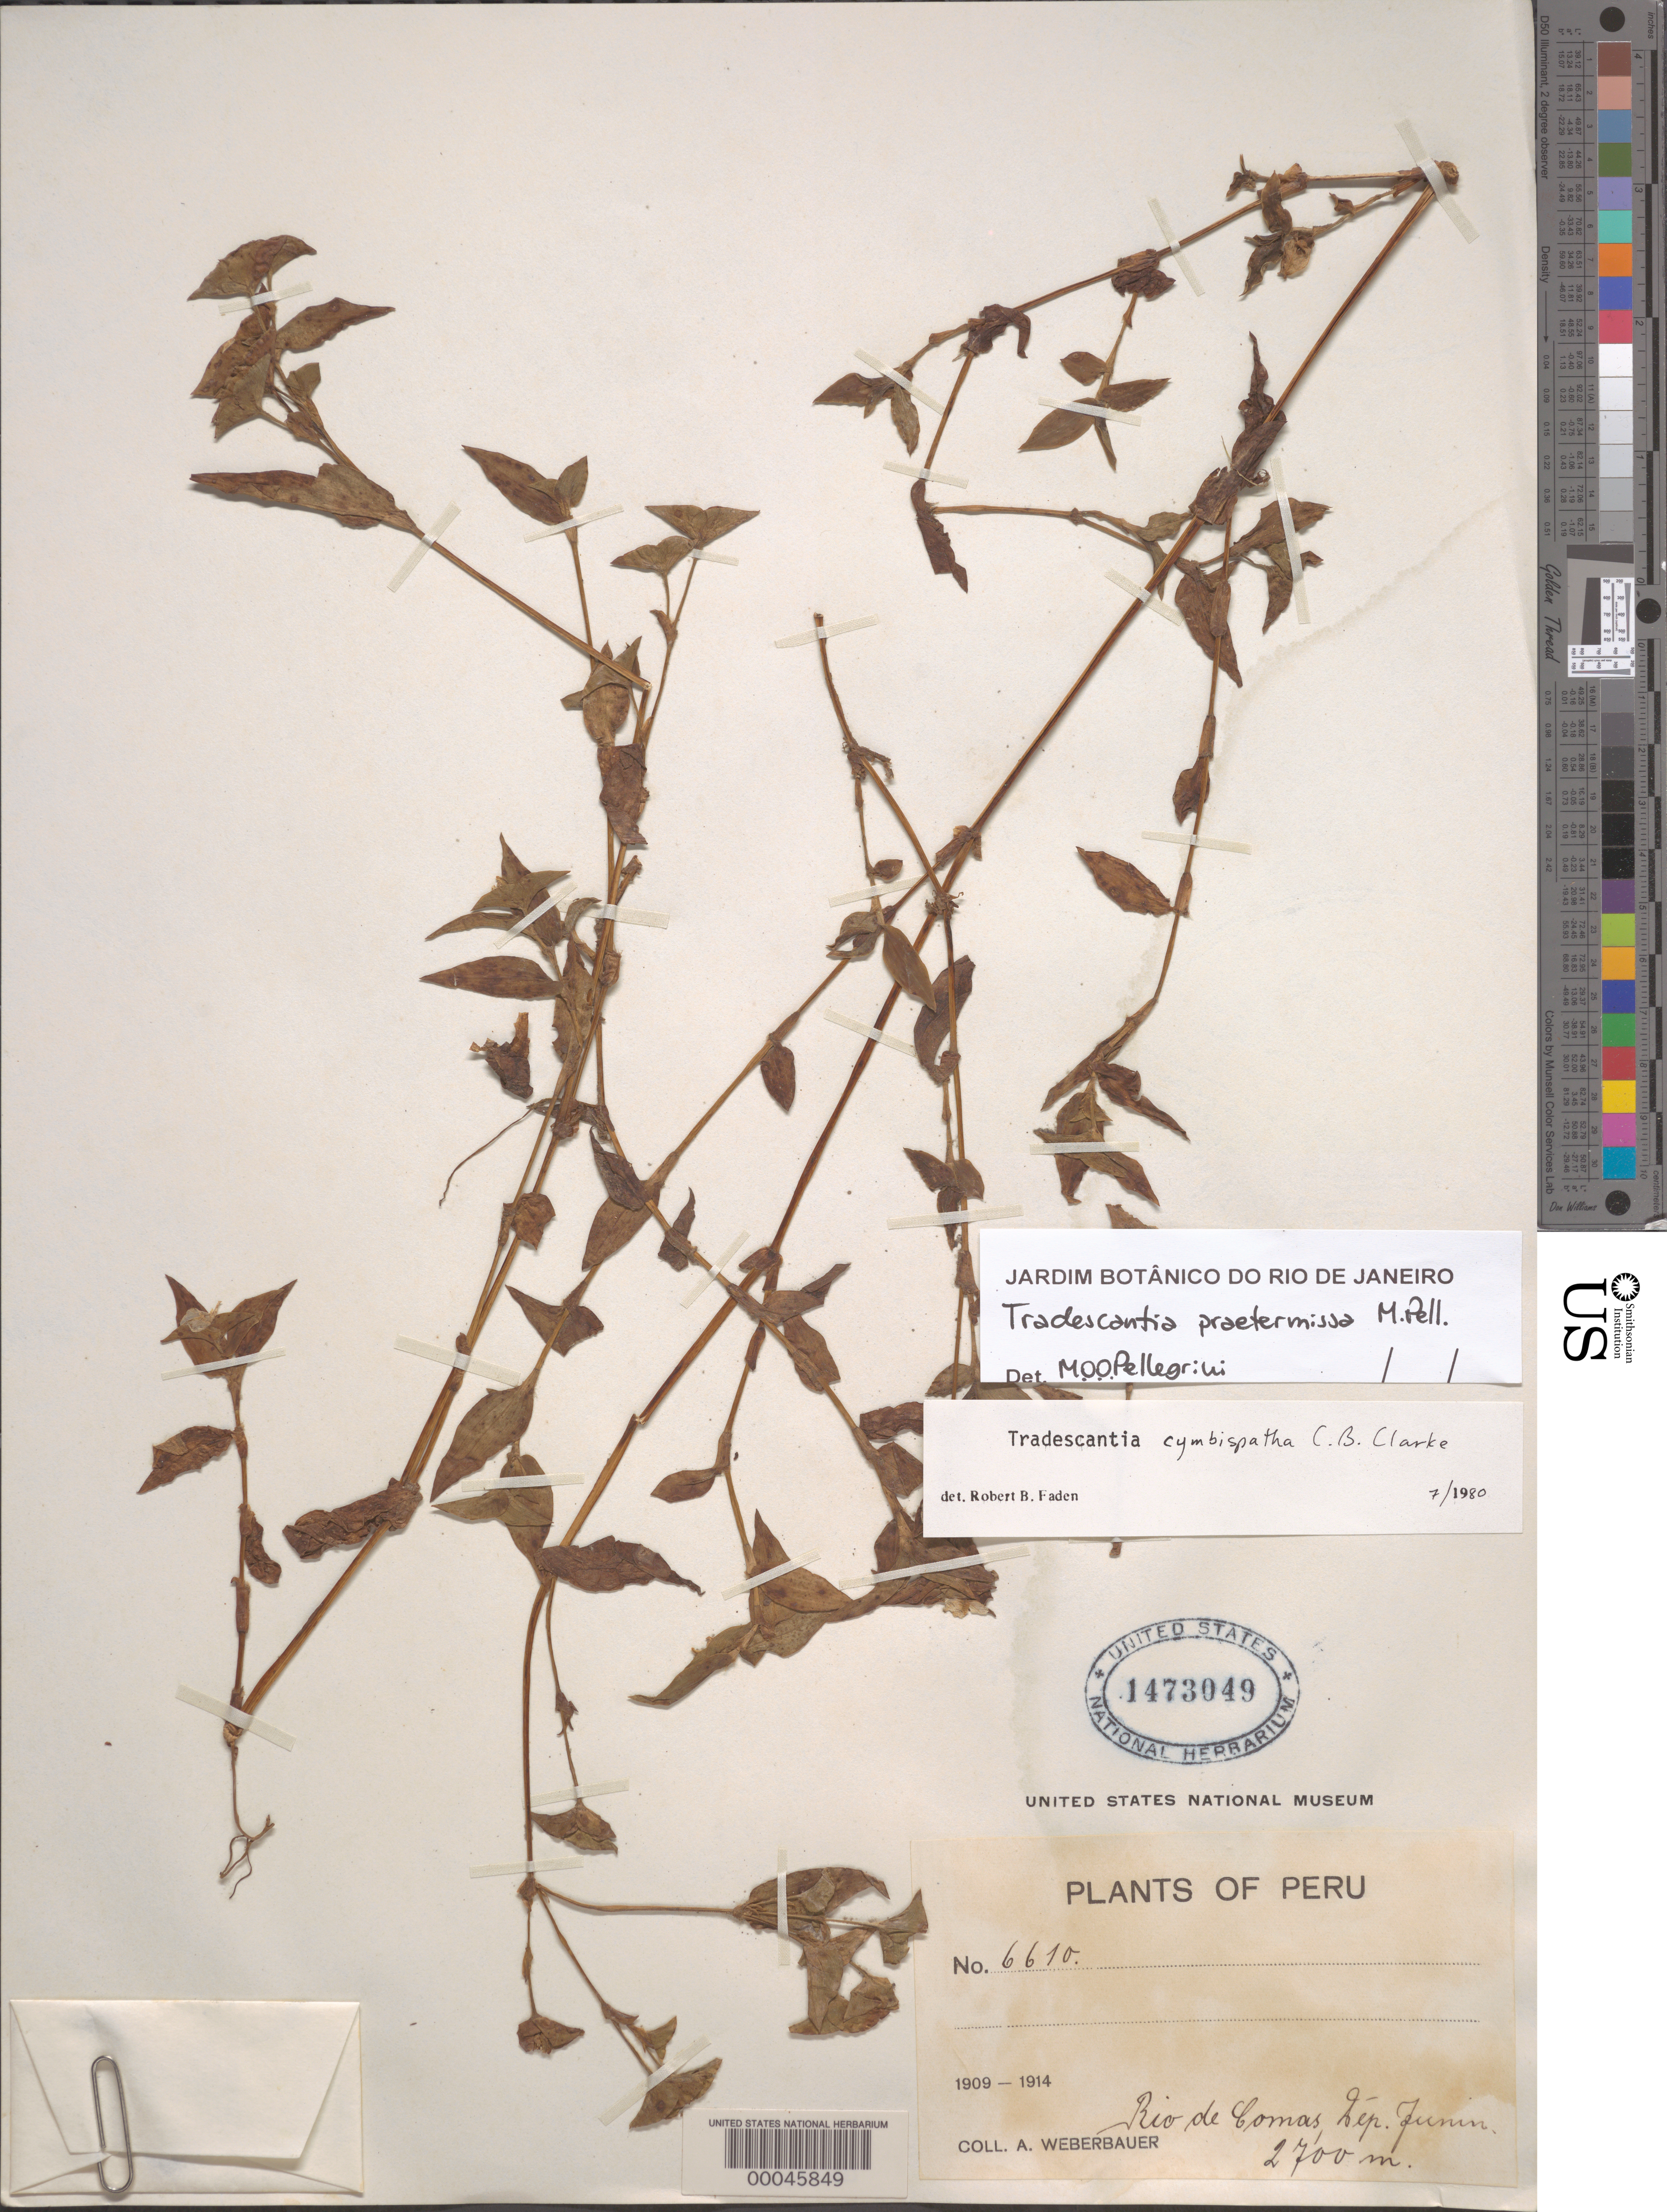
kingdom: Plantae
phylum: Tracheophyta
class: Liliopsida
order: Commelinales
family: Commelinaceae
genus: Tradescantia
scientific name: Tradescantia praetermissa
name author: M. Pell.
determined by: Pellegrini, M. O. de Oliveira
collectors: A. Weberbauer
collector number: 6610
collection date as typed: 1909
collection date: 1909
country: Peru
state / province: Junín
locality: Rio de comas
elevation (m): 2700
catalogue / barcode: US 1473049